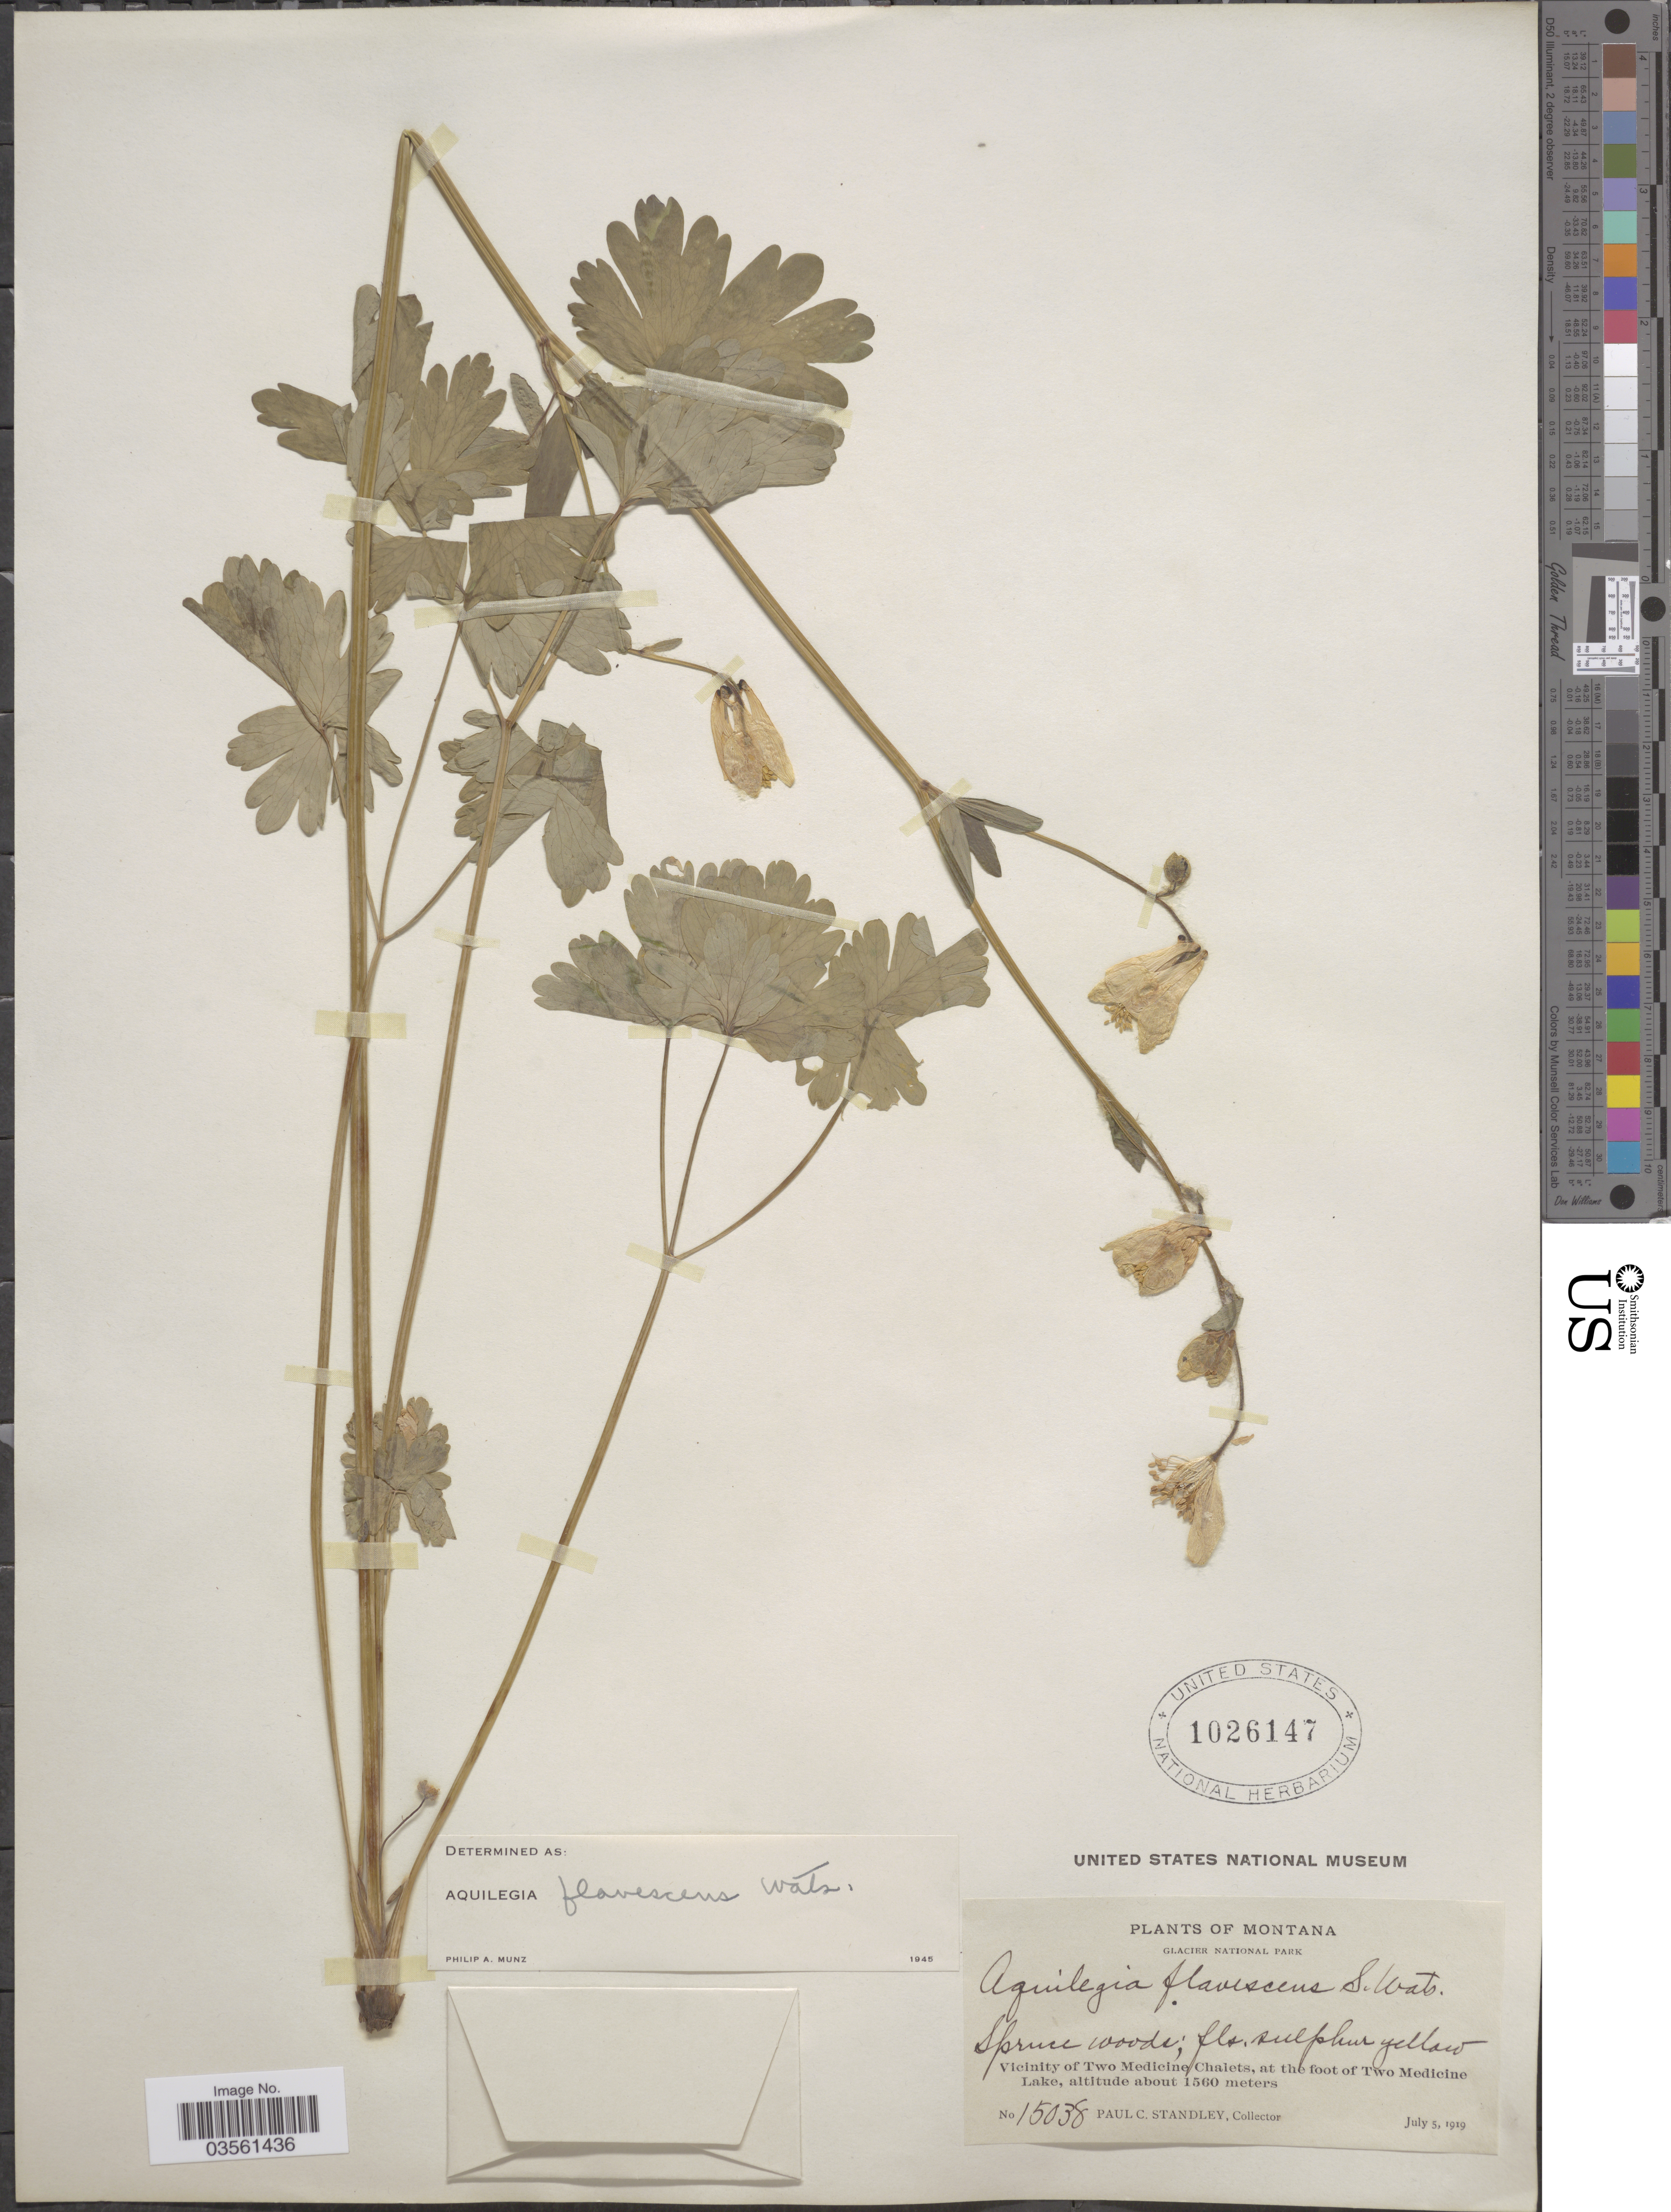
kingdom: Plantae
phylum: Tracheophyta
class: Magnoliopsida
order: Ranunculales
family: Ranunculaceae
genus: Aquilegia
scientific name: Aquilegia flavescens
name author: S. Watson in C. King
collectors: P. C. Standley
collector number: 15038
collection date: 1919-07-05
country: United States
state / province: Montana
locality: Glacier National Park. Vicinity of Two Medicine Chalets, at the foot of Two Medicine Lake.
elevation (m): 1560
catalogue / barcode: US 1026147